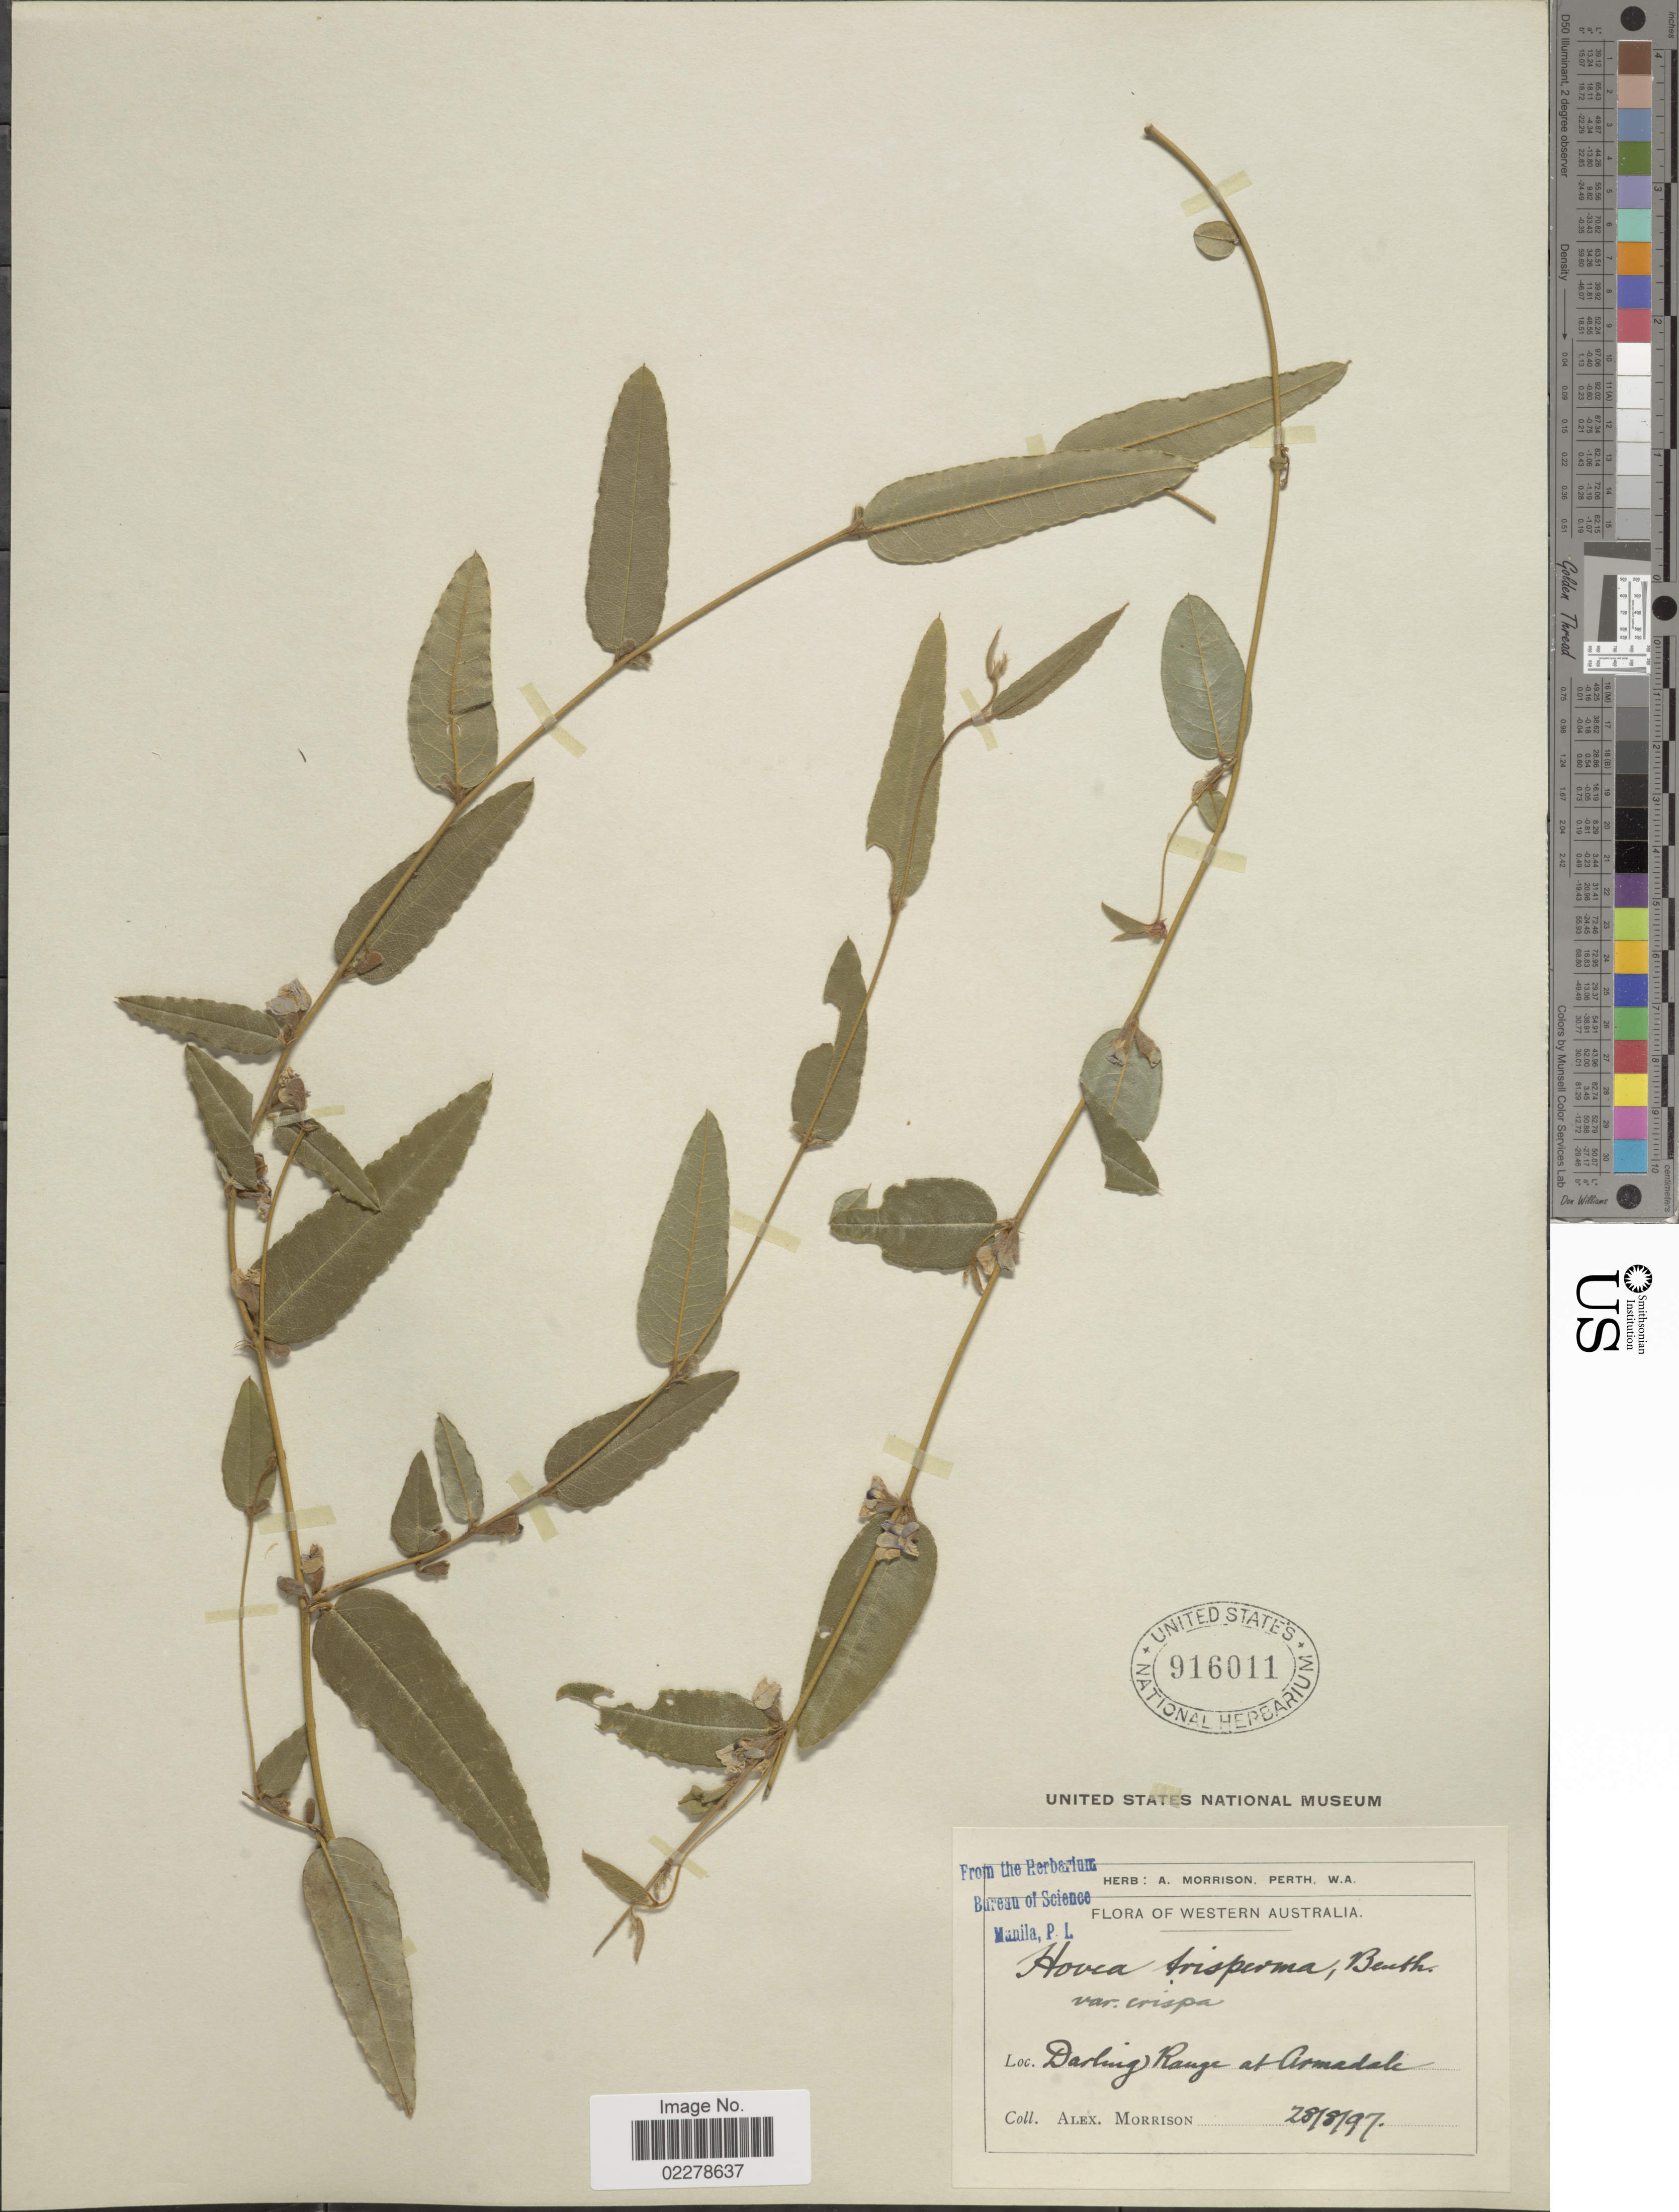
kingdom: Plantae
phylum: Tracheophyta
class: Magnoliopsida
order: Fabales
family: Fabaceae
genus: Hovea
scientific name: Hovea trisperma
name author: Benth.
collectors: A. Morrison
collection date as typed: Transcribed d/m/y: 28/8/97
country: Australia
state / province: Western Australia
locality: Darling Raneg at Armadale.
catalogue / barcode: US 916011